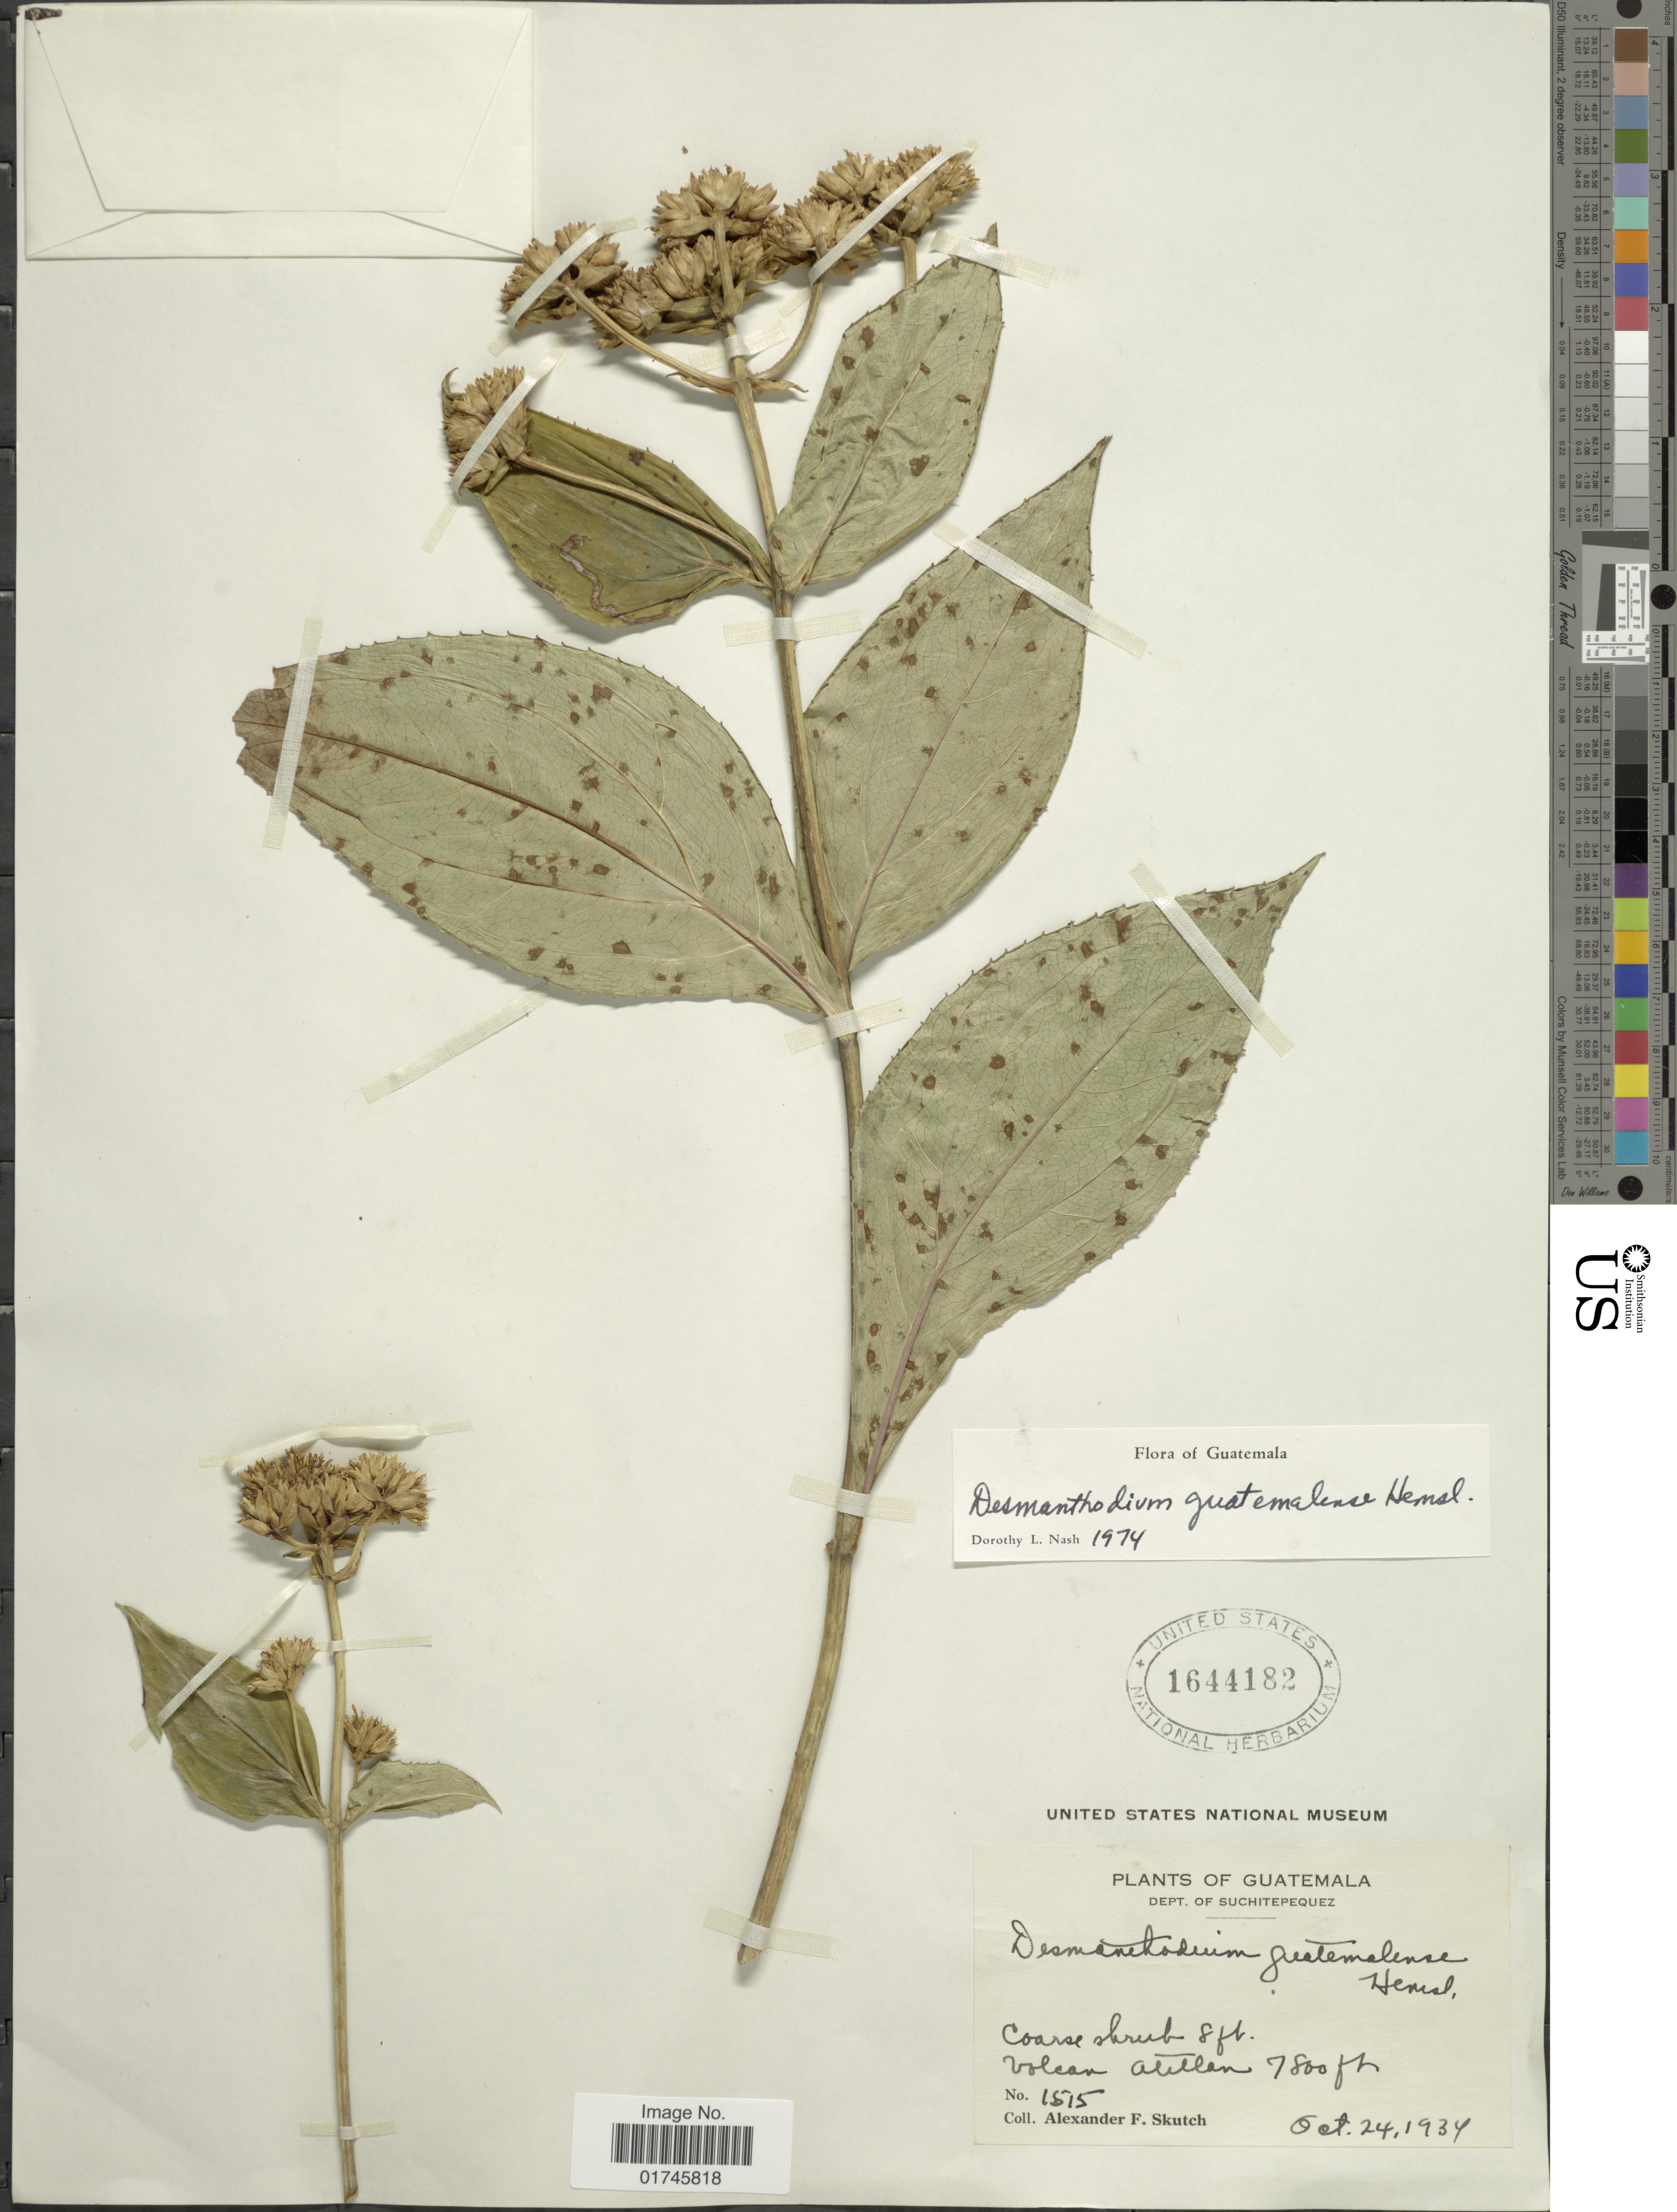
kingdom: Plantae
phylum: Tracheophyta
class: Magnoliopsida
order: Asterales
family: Asteraceae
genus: Desmanthodium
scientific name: Desmanthodium guatamalense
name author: Hemsl.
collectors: A. F. Skutch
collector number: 1515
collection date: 1934-10-24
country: Guatemala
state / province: Suchitepéquez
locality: Dept. de Suchitepequez. Volcan Atitlan.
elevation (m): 2377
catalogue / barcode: US 1644182